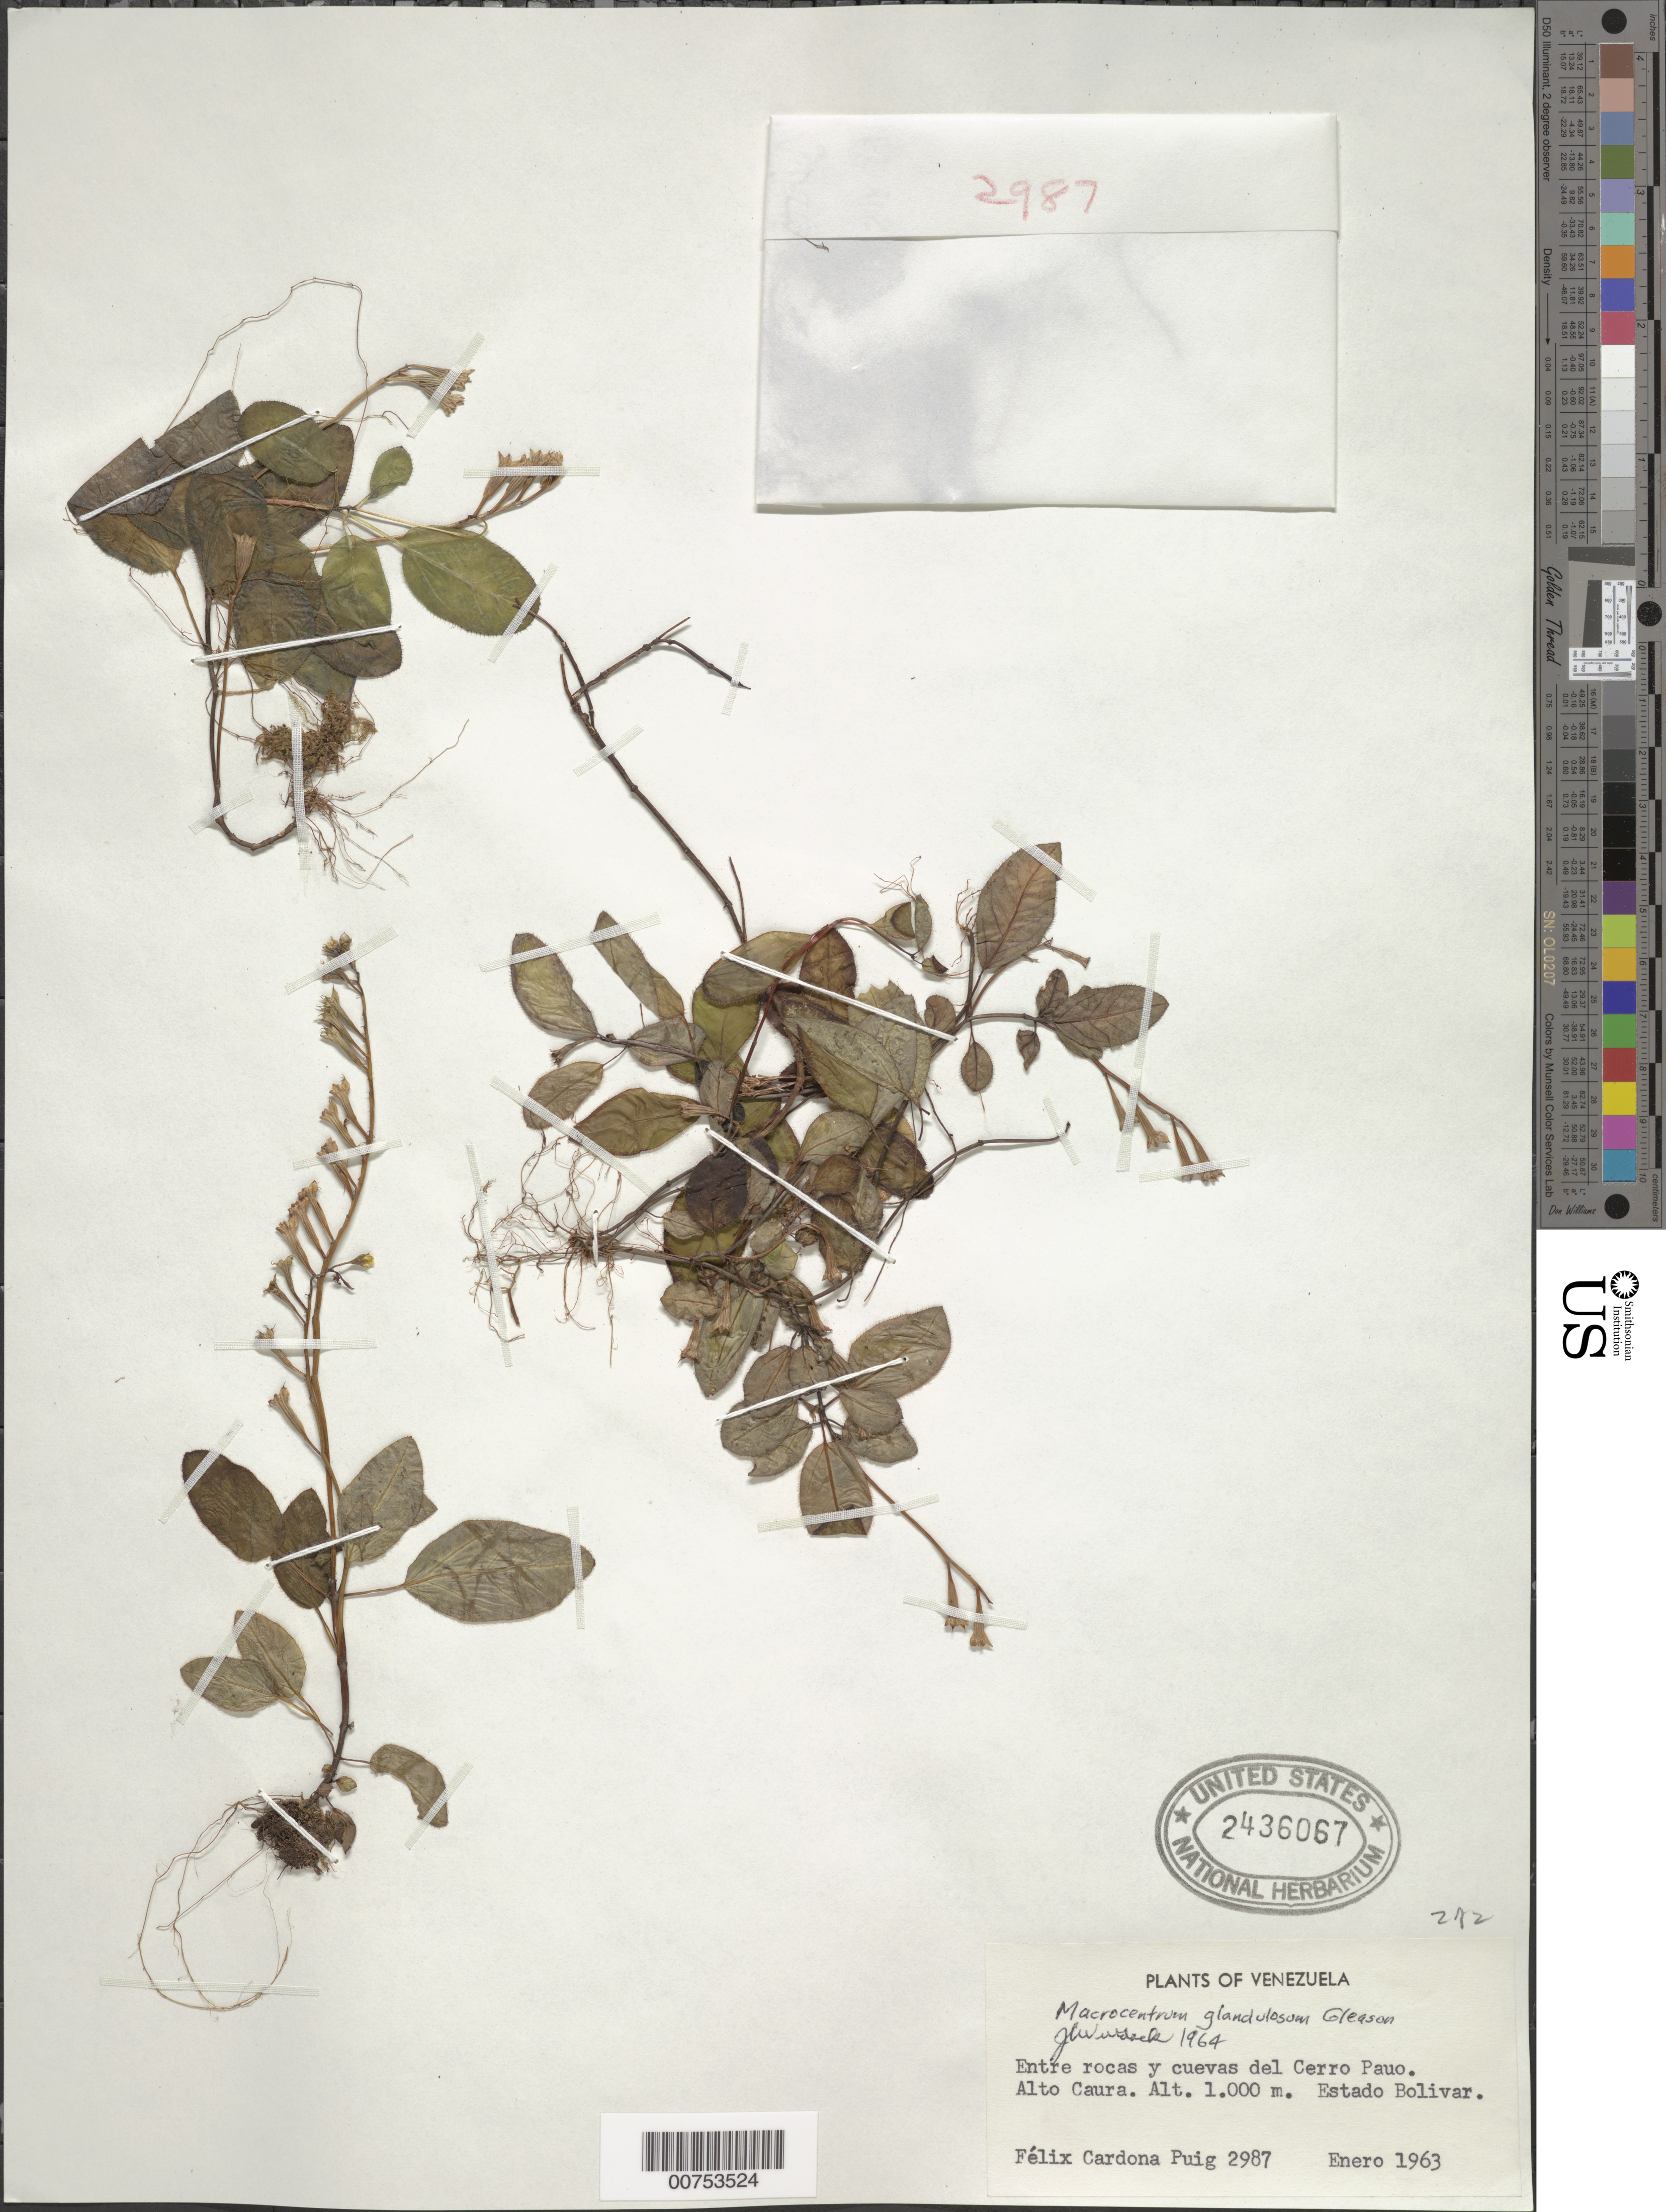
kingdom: Plantae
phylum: Tracheophyta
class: Magnoliopsida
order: Myrtales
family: Melastomataceae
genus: Salpinga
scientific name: Salpinga glandulosa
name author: (Gleason) Wurdack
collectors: F. Cardona Puig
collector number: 2987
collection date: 1963-01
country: Venezuela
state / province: Bolivar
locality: Entre rocas y cuevas del Cerro Pauo. Alto Caura.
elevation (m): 1000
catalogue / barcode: US 2436067